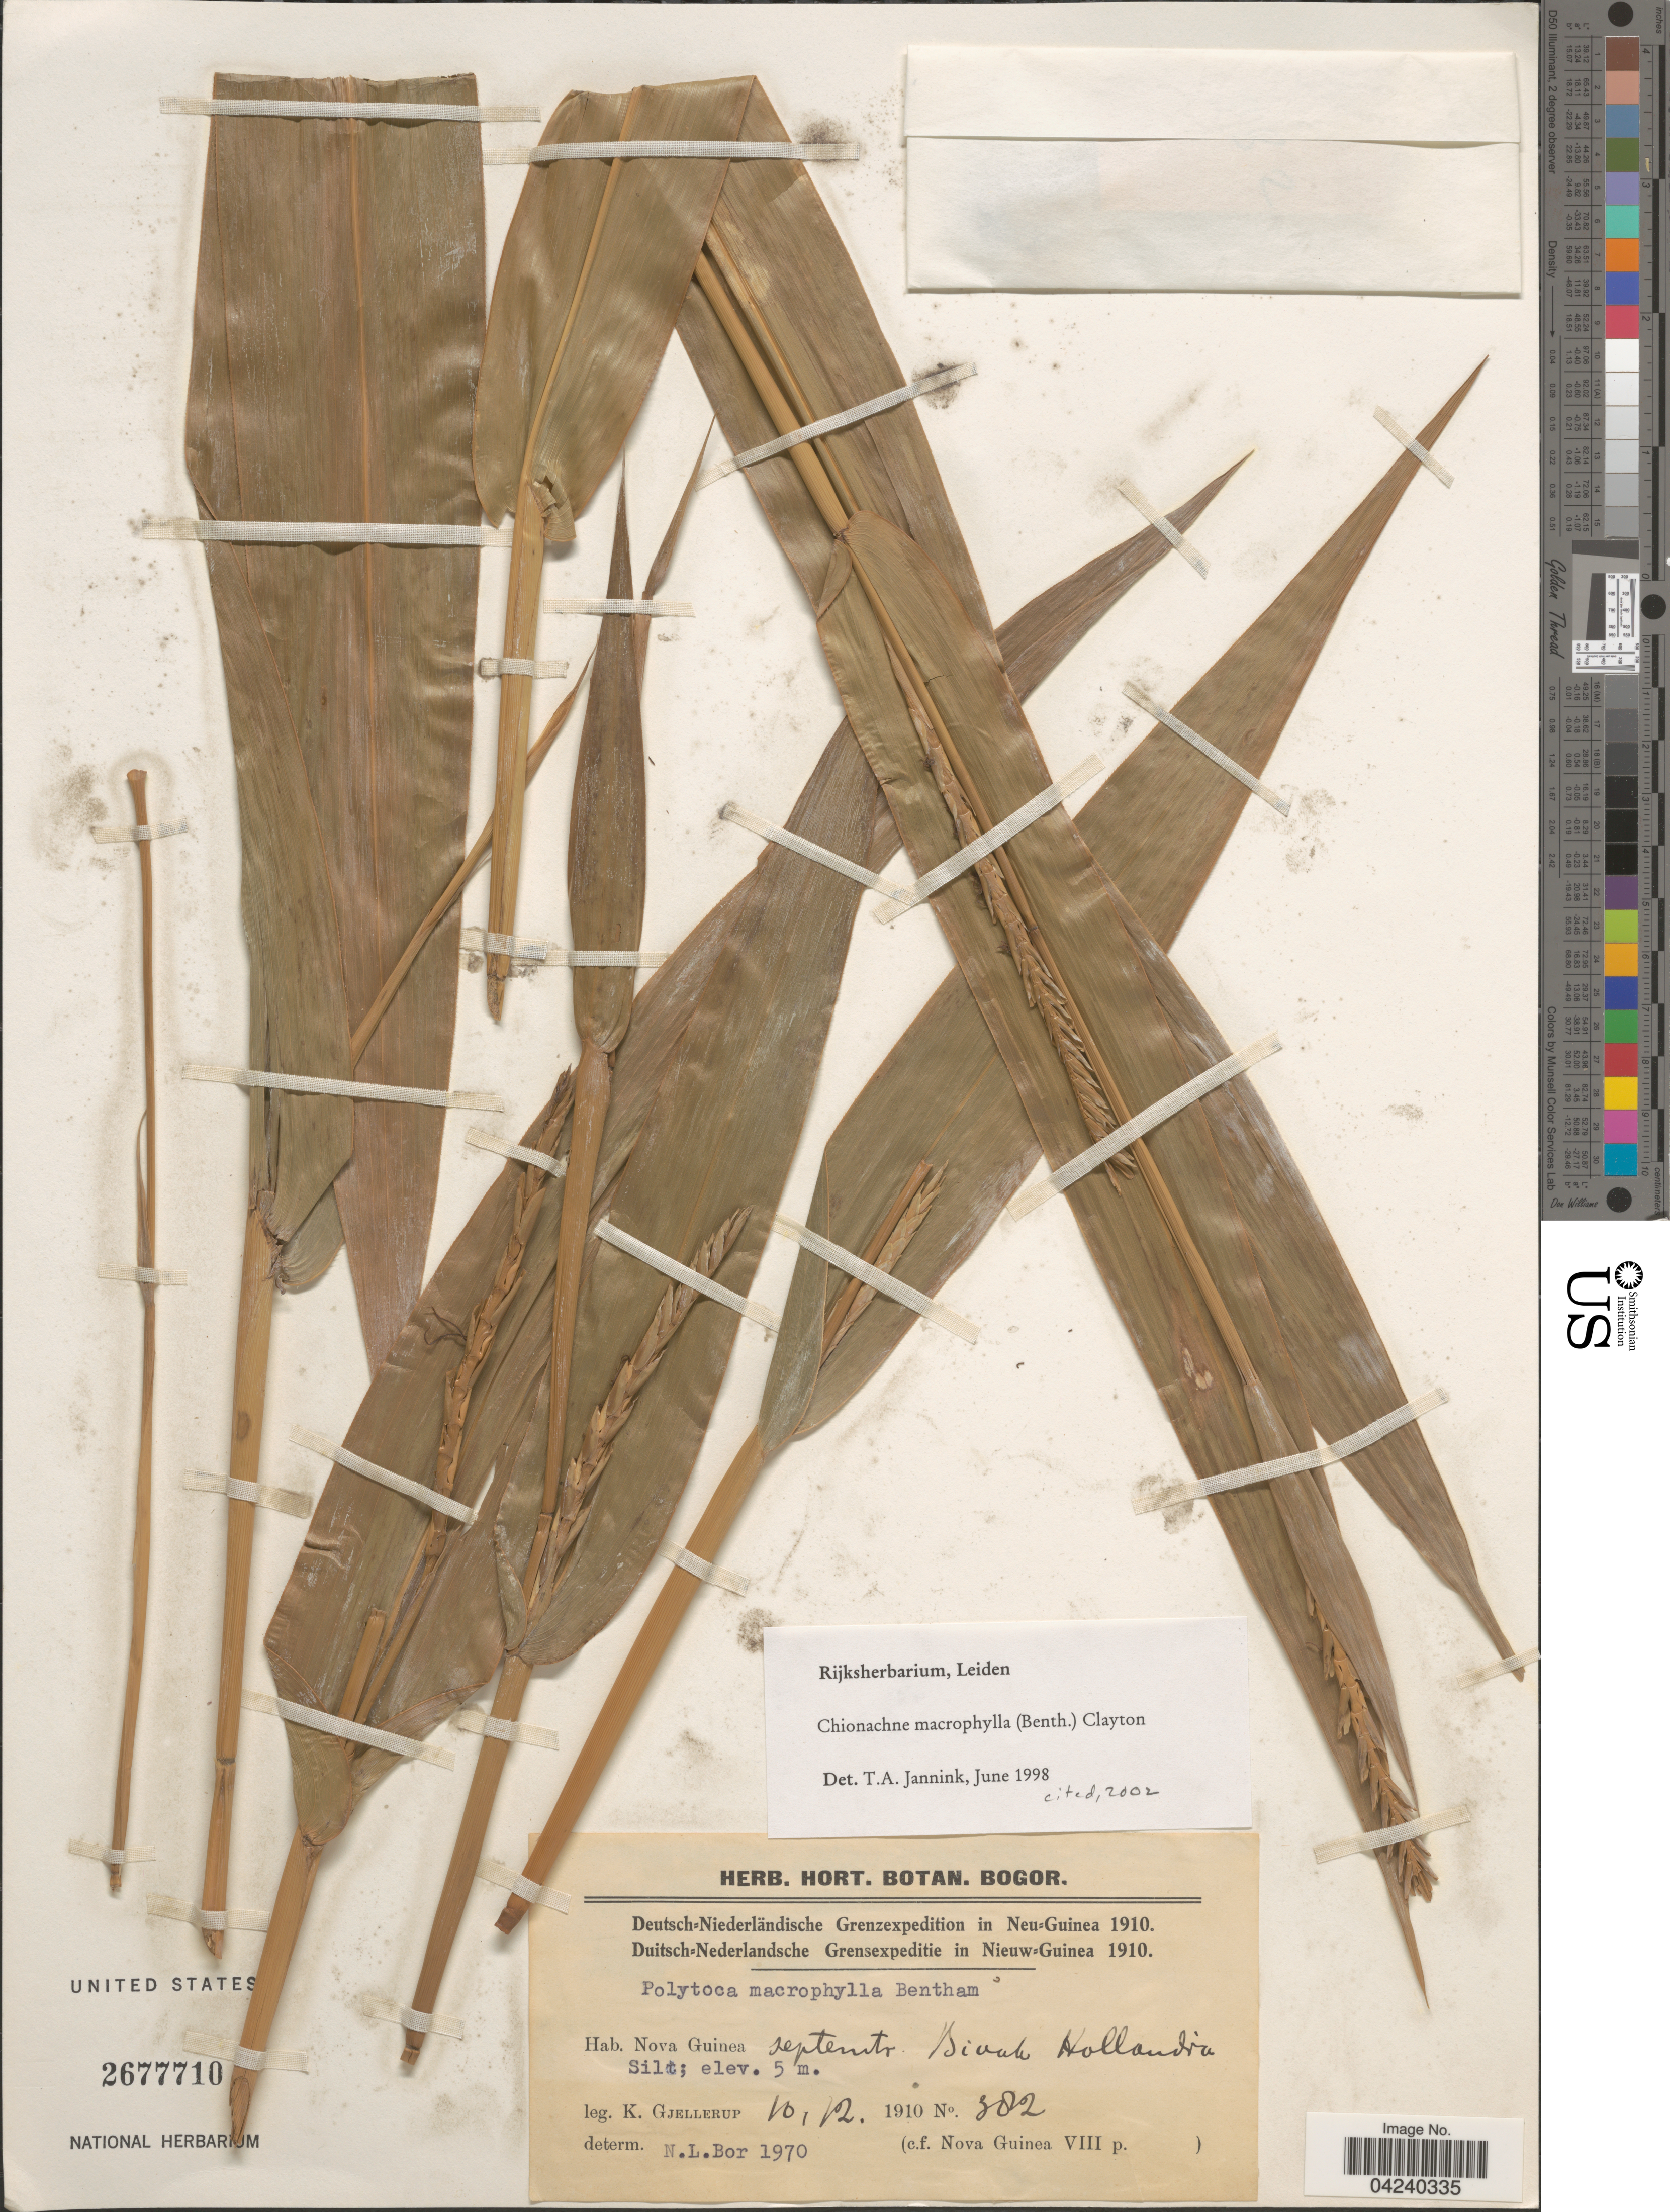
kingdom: Plantae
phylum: Tracheophyta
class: Liliopsida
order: Poales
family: Poaceae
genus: Chionachne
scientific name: Chionachne macrophylla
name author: (Benth.) Clayton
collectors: K. Gjellerup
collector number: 382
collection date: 1910-09-10/1910-09-12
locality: Deutsch-Niederländische Grenzexpedition in Neu-Guinea 1910. Duitsch-Nederlandsche Grensexpeditie in Nieuw-Guinea 1910. Nova Guinea. Bivak Hollandia. Silt. [interpreted]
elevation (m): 5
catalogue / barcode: US 2677710